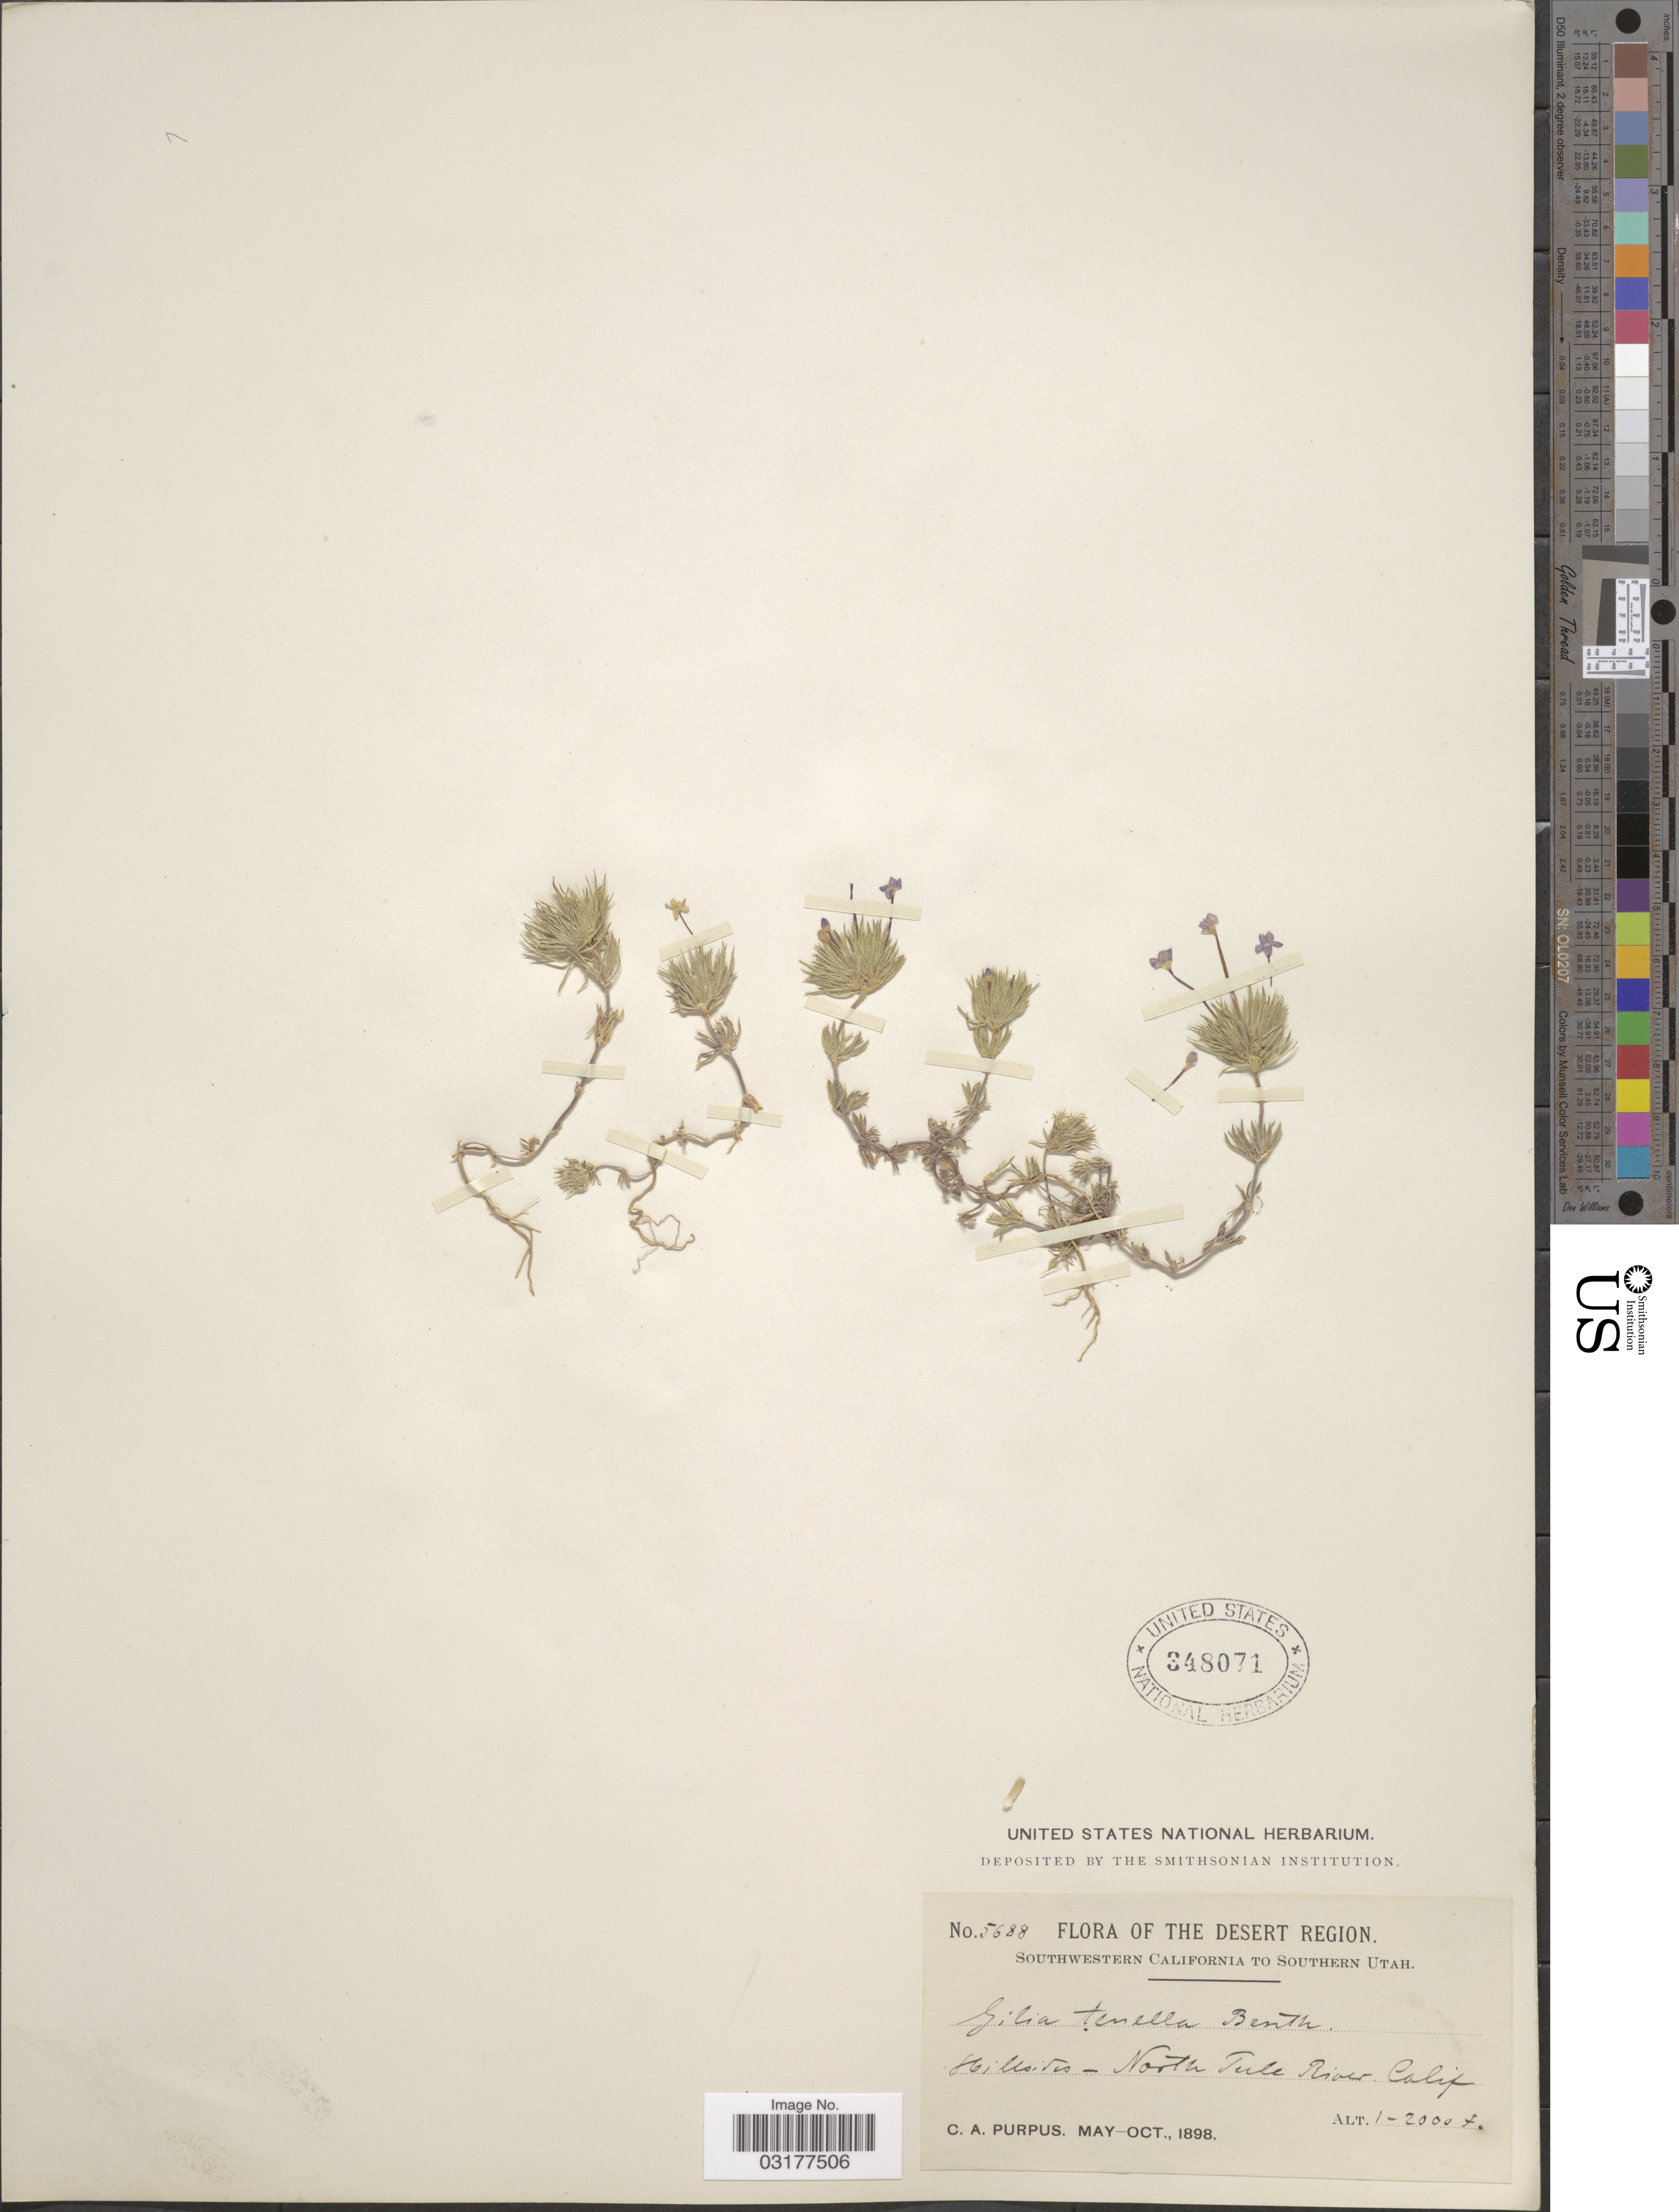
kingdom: Plantae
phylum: Tracheophyta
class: Magnoliopsida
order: Ericales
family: Polemoniaceae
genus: Leptosiphon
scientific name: Leptosiphon ciliatus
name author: (Benth.) Jeps.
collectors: C. A. Purpus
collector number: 5688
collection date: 1898-05/1898-10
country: United States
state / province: California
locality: Desert Region. Southwestern California. Hillsides - North Tule River. Calif.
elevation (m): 305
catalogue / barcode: US 348071